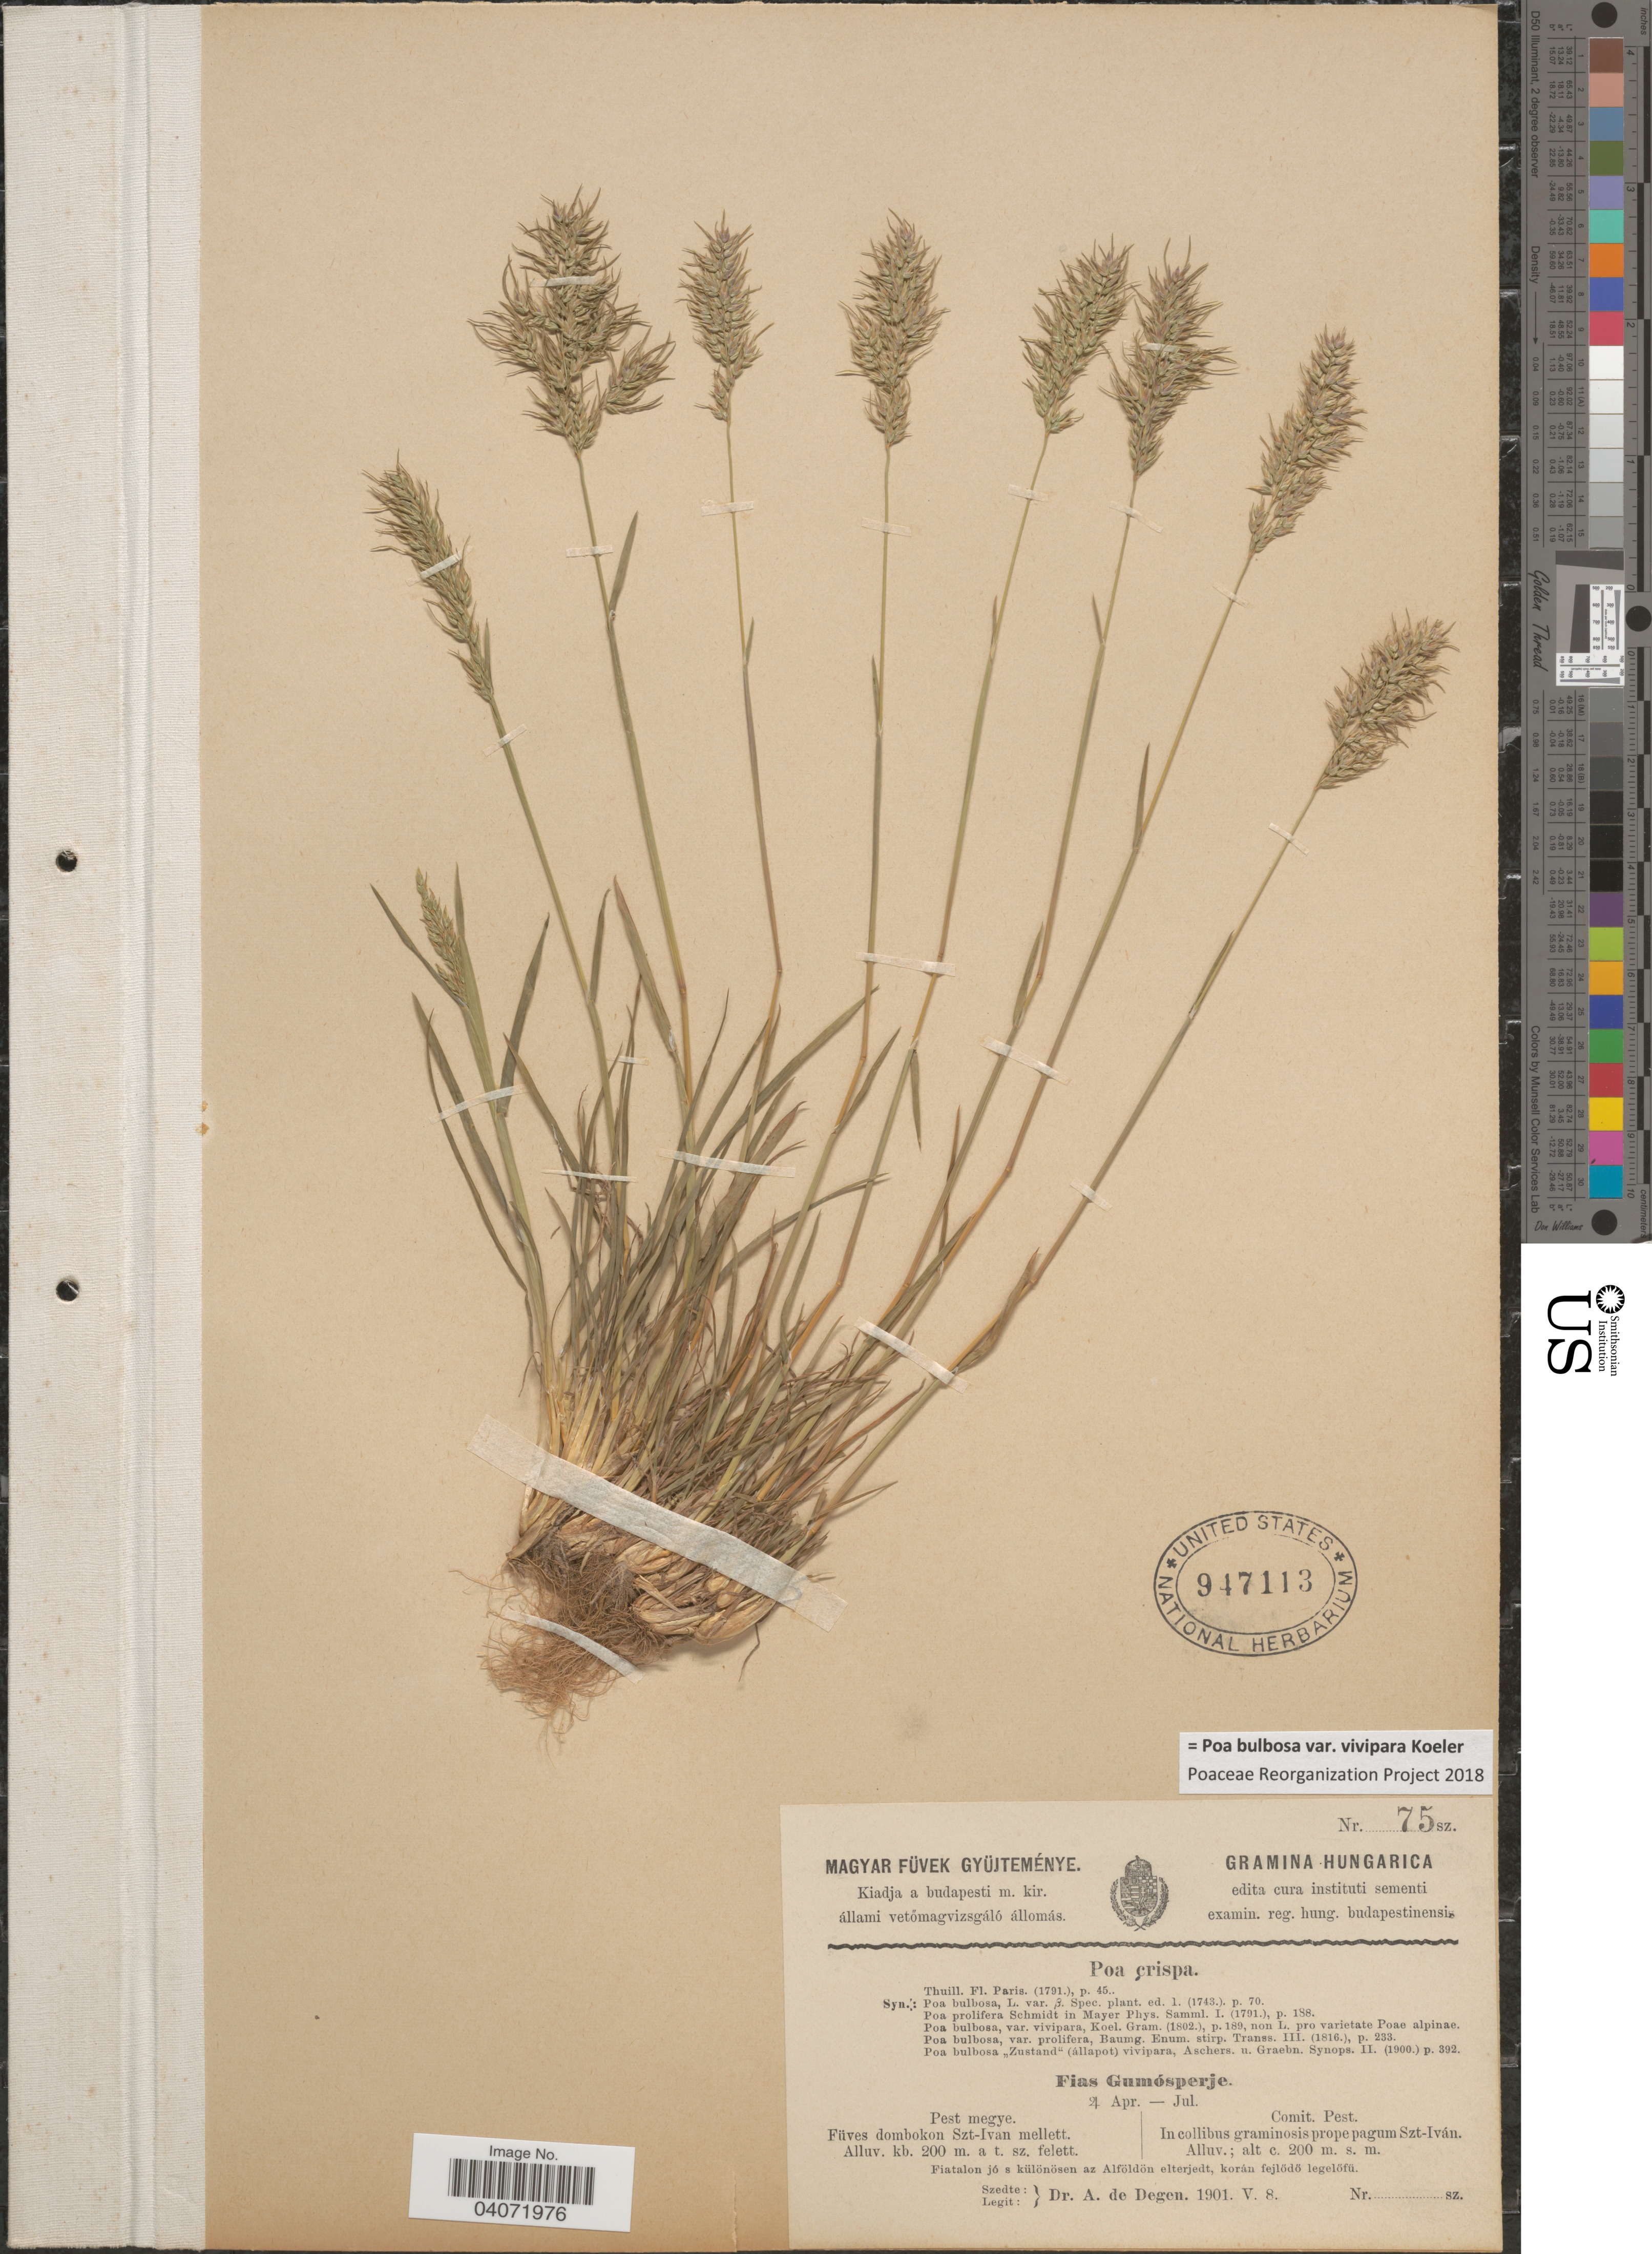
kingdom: Plantae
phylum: Tracheophyta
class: Liliopsida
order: Poales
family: Poaceae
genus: Poa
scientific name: Poa bulbosa subsp. bulbosa var. vivipara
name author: Koeler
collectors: A. Degen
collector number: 75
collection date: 1901-05-08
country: Hungary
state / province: Pest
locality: Comit. Pest. In collibus graminosis prope pagum Szt-Iván. Alluv.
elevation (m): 200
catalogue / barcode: US 947113